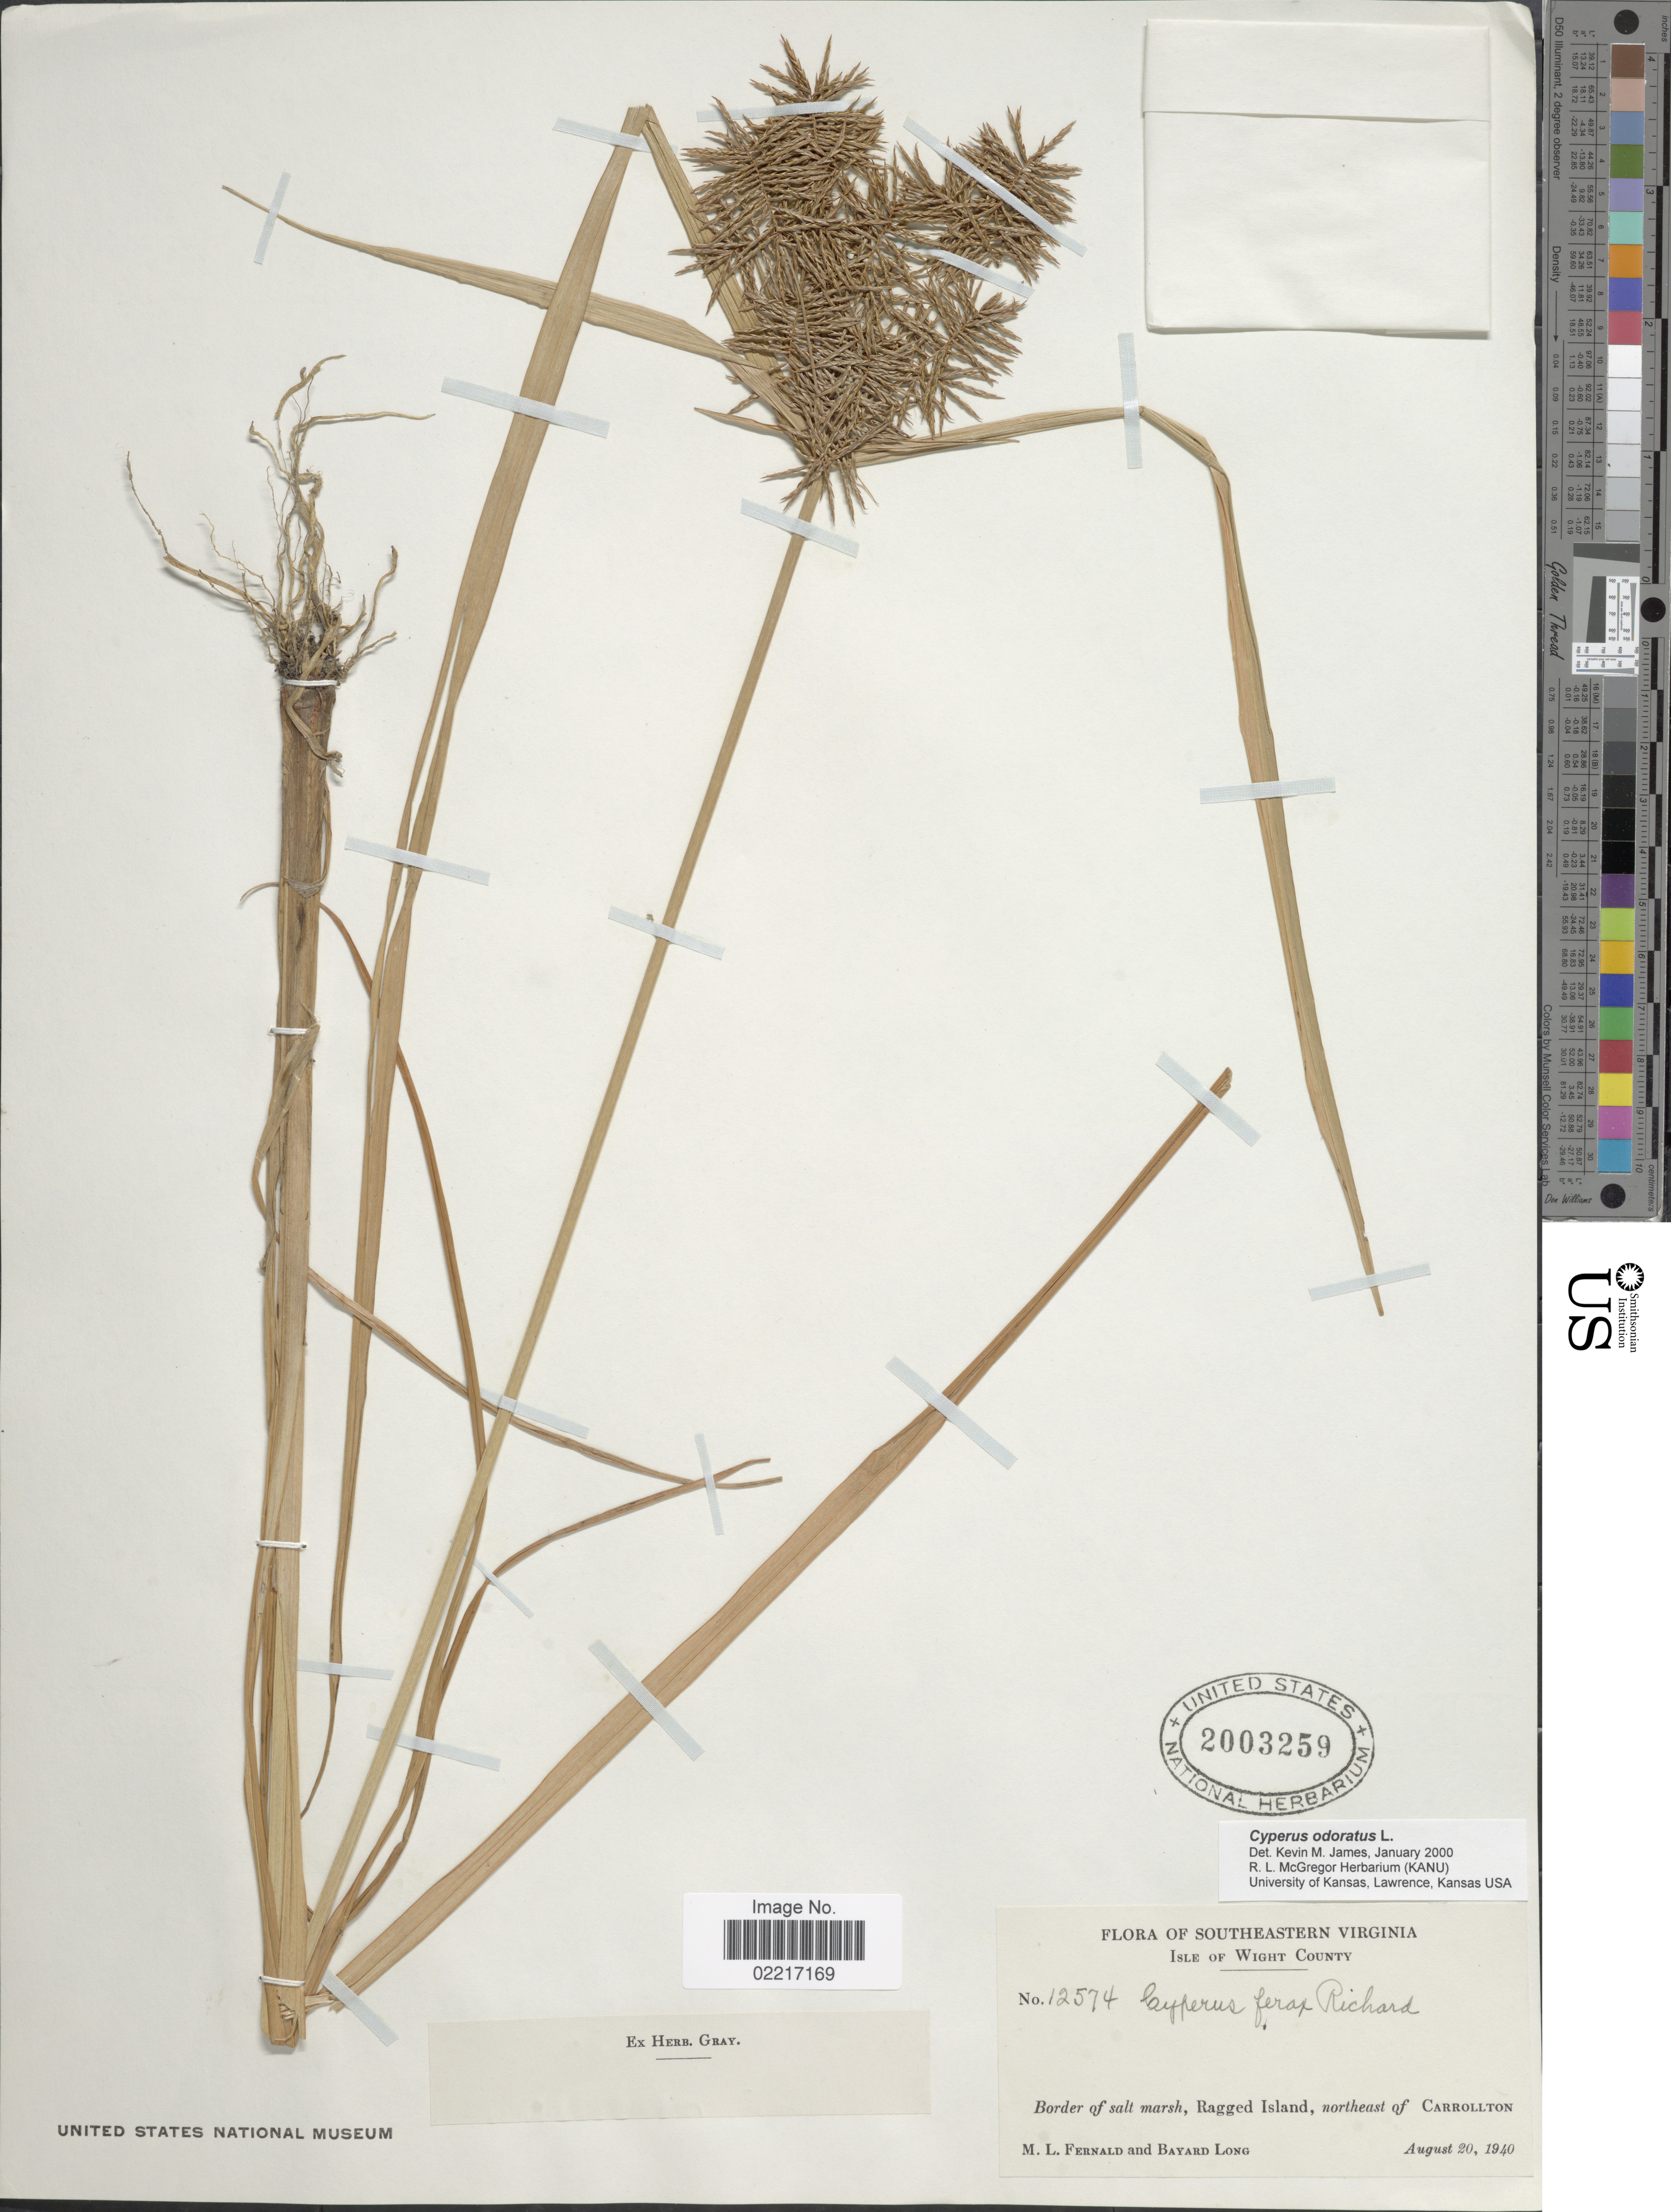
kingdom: Plantae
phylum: Tracheophyta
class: Liliopsida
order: Poales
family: Cyperaceae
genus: Cyperus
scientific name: Cyperus odoratus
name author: L.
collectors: M. L. Fernald & B. Long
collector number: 12574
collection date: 1940-08-20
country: United States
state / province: Virginia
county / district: Isle of Wight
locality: Southeastern Virginia, Isle of Wight County, Border of salt and marsh, Ragged Island, northeast of Carrolton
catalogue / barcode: US 2003259